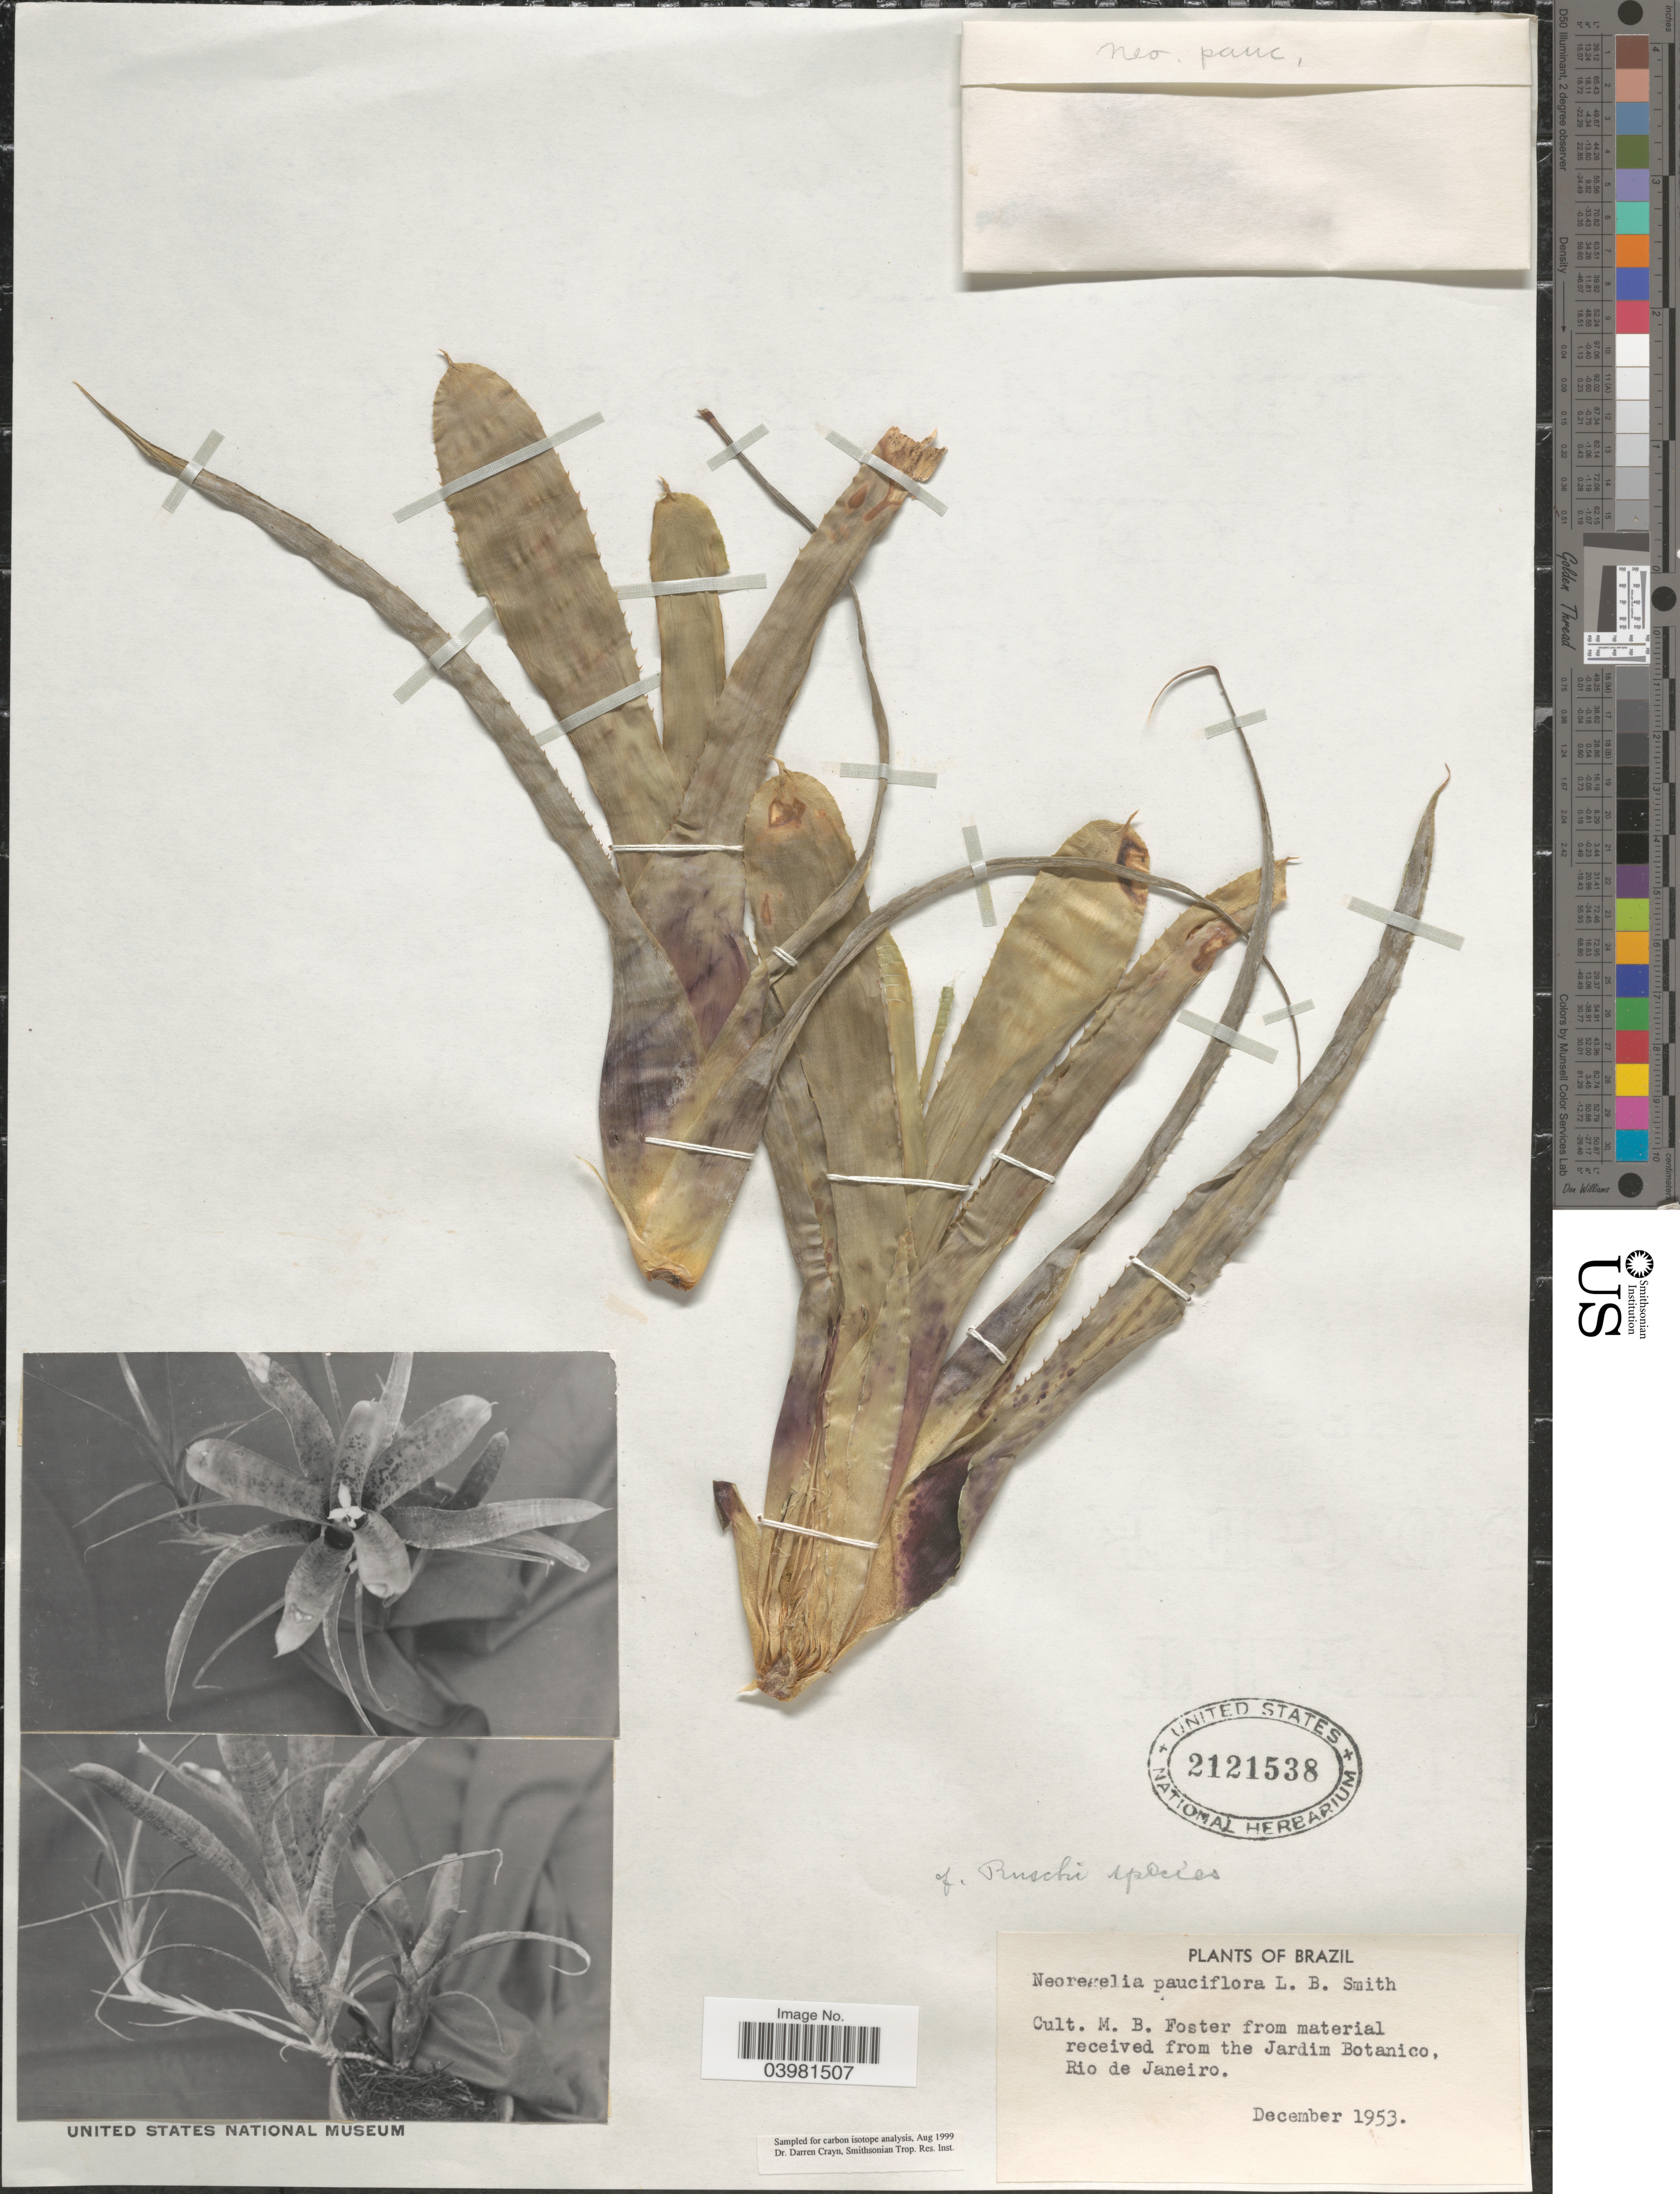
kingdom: Plantae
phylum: Tracheophyta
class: Liliopsida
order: Poales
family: Bromeliaceae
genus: Neoregelia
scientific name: Neoregelia pauciflora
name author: L.B. Sm.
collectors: M. B. Foster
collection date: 1953-12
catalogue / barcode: US 2121538